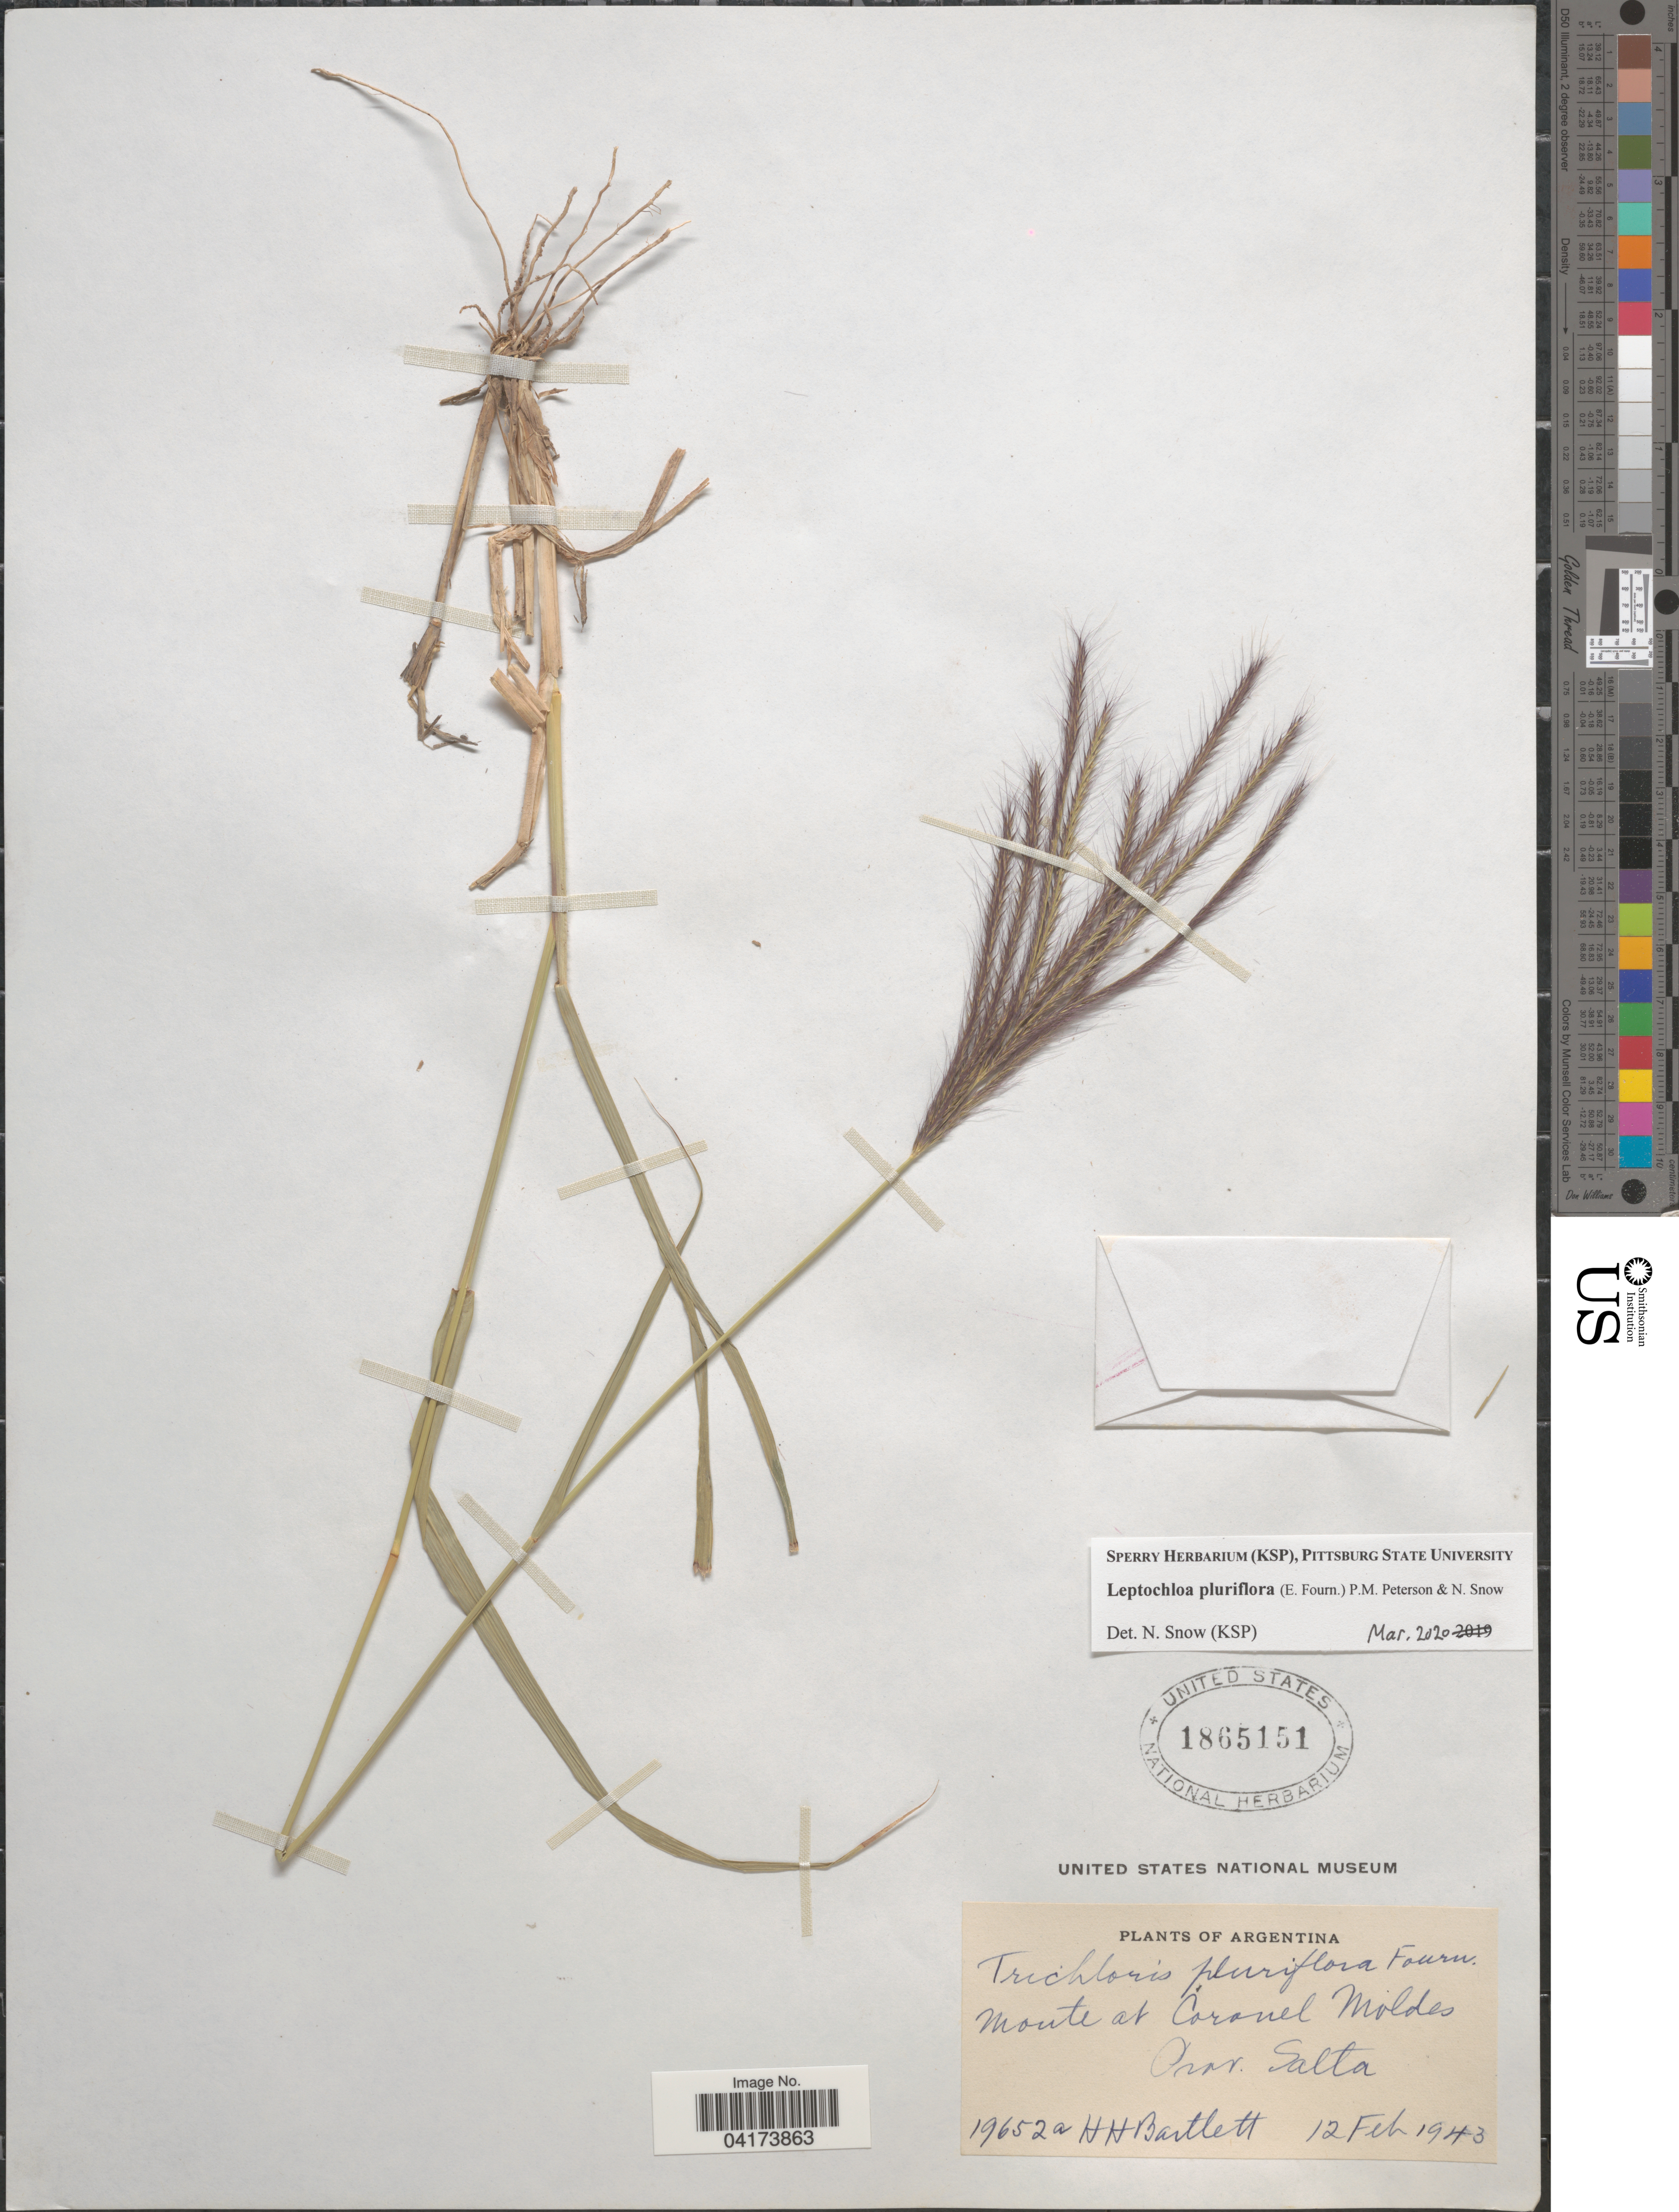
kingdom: Plantae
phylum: Tracheophyta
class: Liliopsida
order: Poales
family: Poaceae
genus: Leptochloa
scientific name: Leptochloa pluriflora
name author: (E. Fourn.) P.M. Peterson & N. Snow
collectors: H. H. Bartlett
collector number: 19652a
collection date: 1943-02-12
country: Argentina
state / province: Salta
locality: Monte at Coronel Moldes.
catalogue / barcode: US 1865151